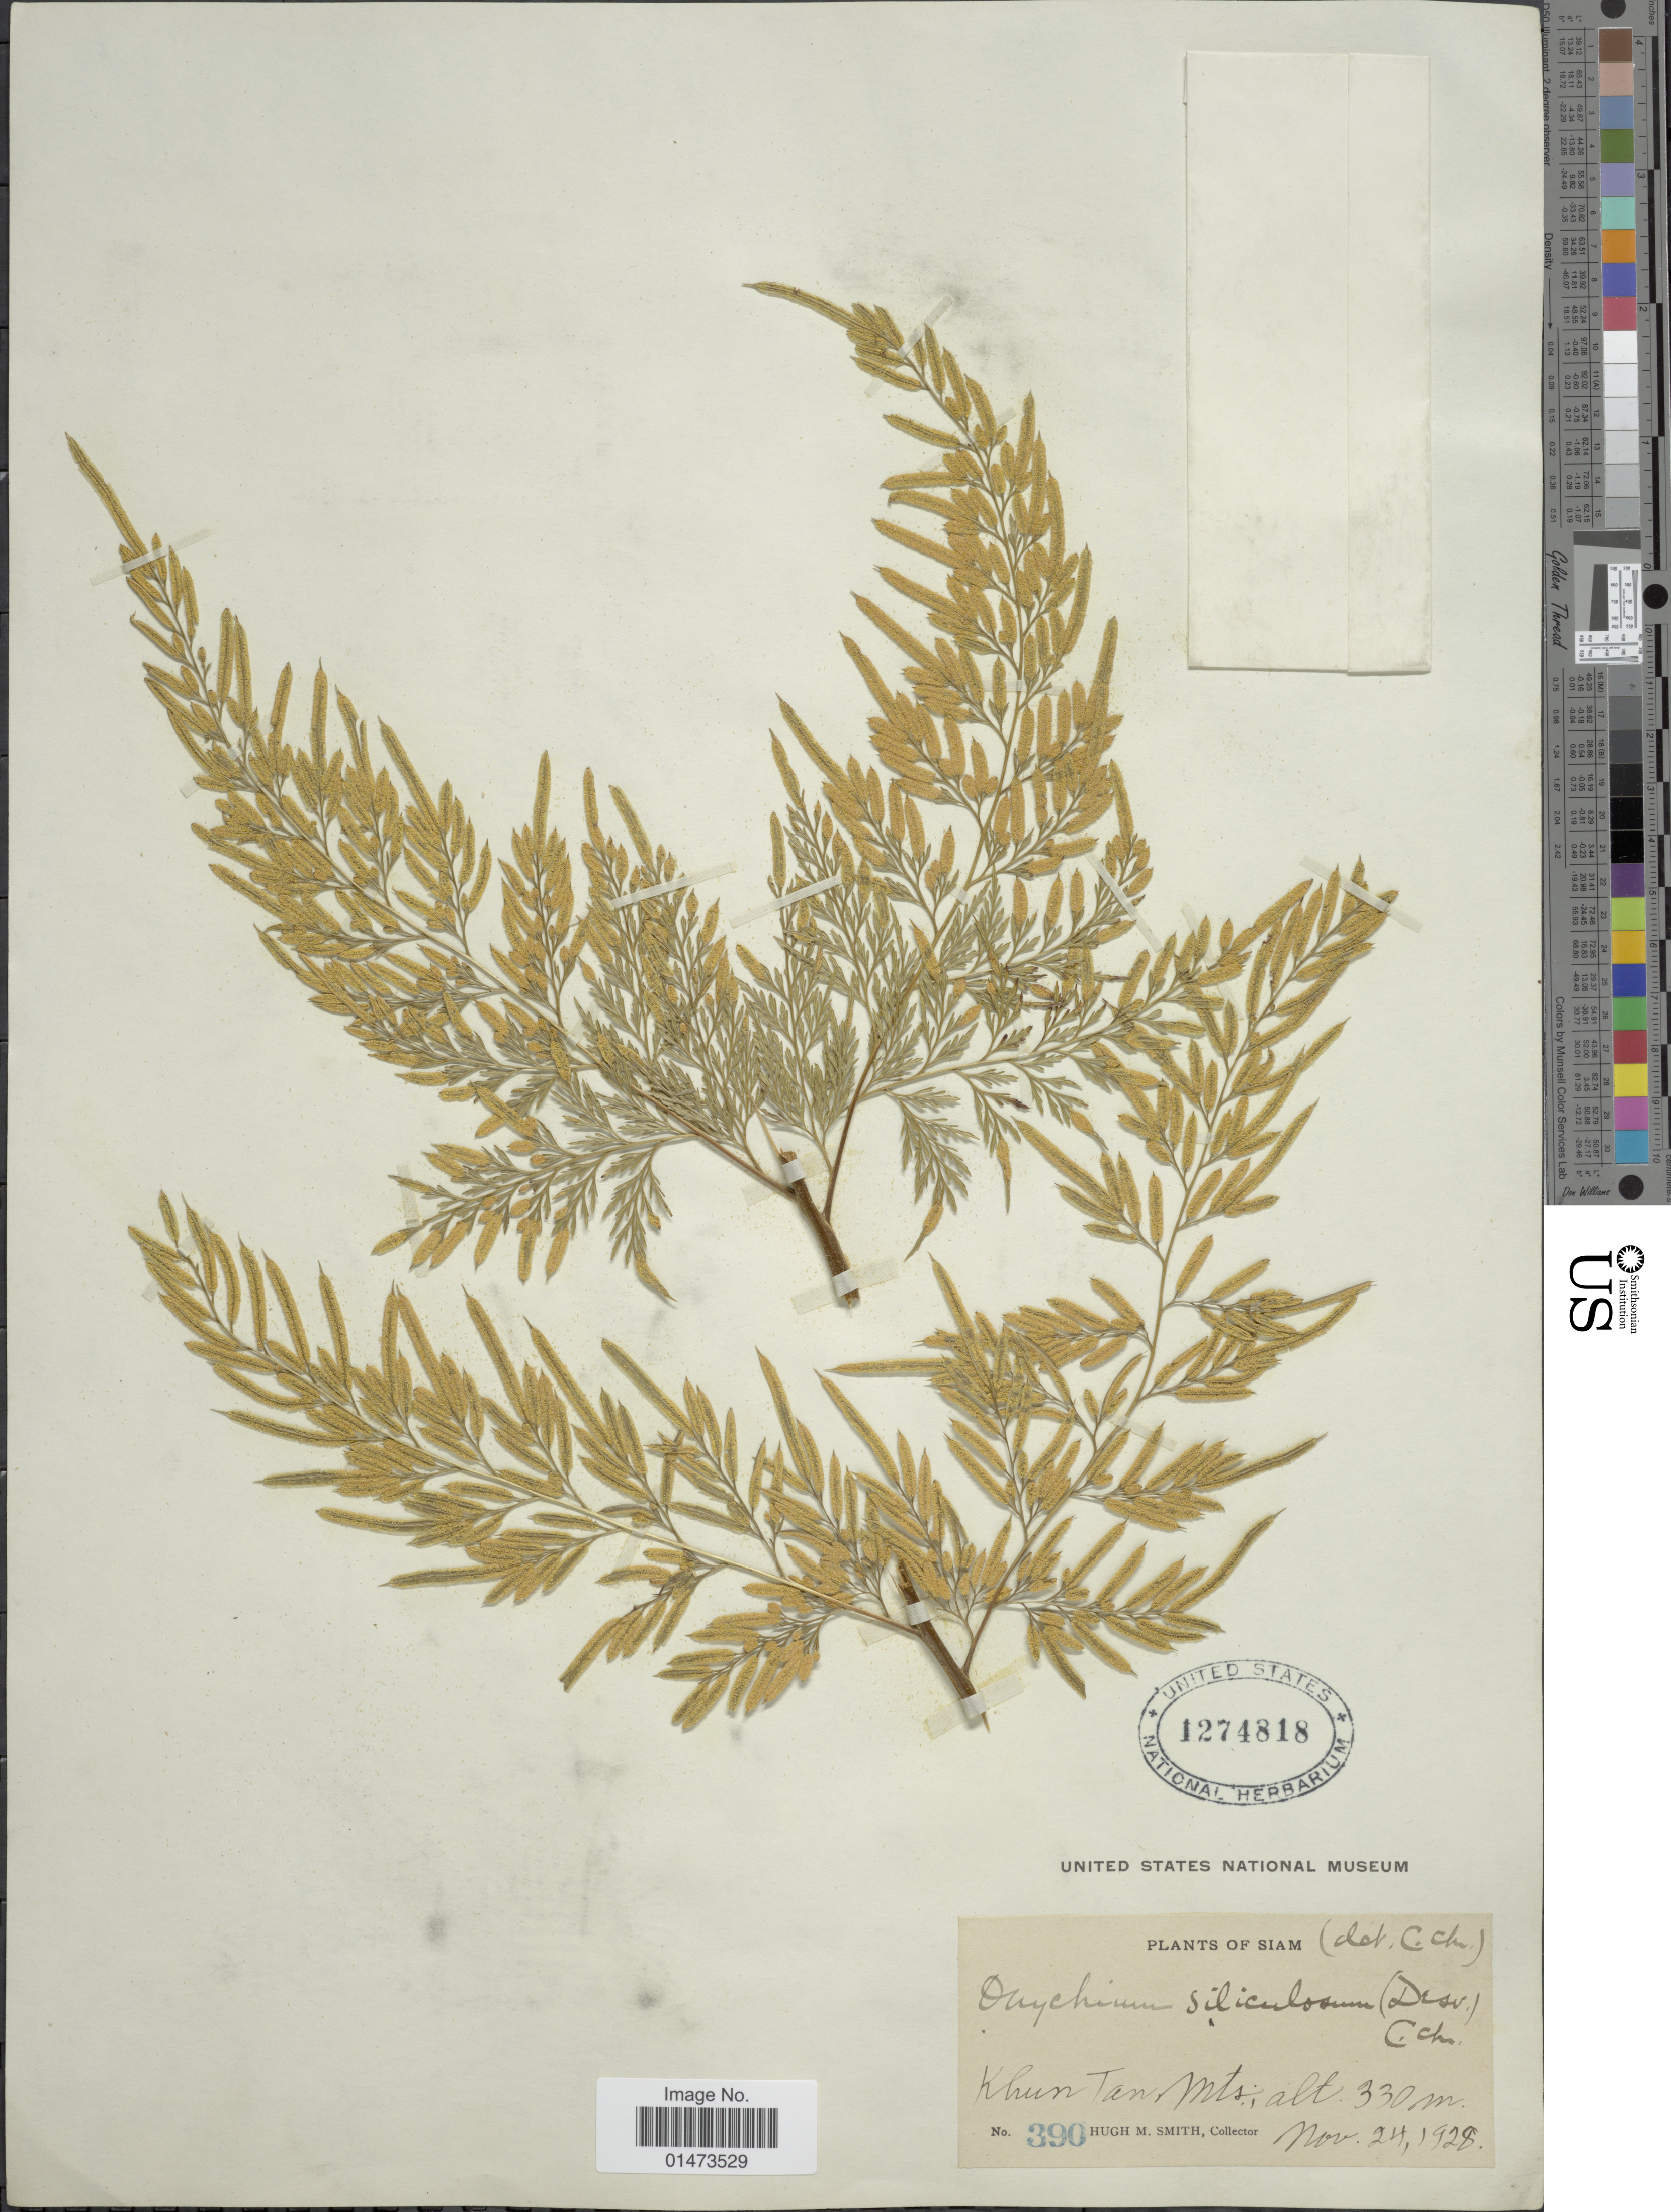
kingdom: Plantae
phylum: Tracheophyta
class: Polypodiopsida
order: Polypodiales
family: Pteridaceae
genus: Onychium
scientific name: Onychium siliculosum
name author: (Desv.) C. Chr.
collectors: H. M. Smith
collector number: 390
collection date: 1928-11-24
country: Thailand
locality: Siam, Khun Tan Mts.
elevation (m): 330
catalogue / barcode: US 1274818